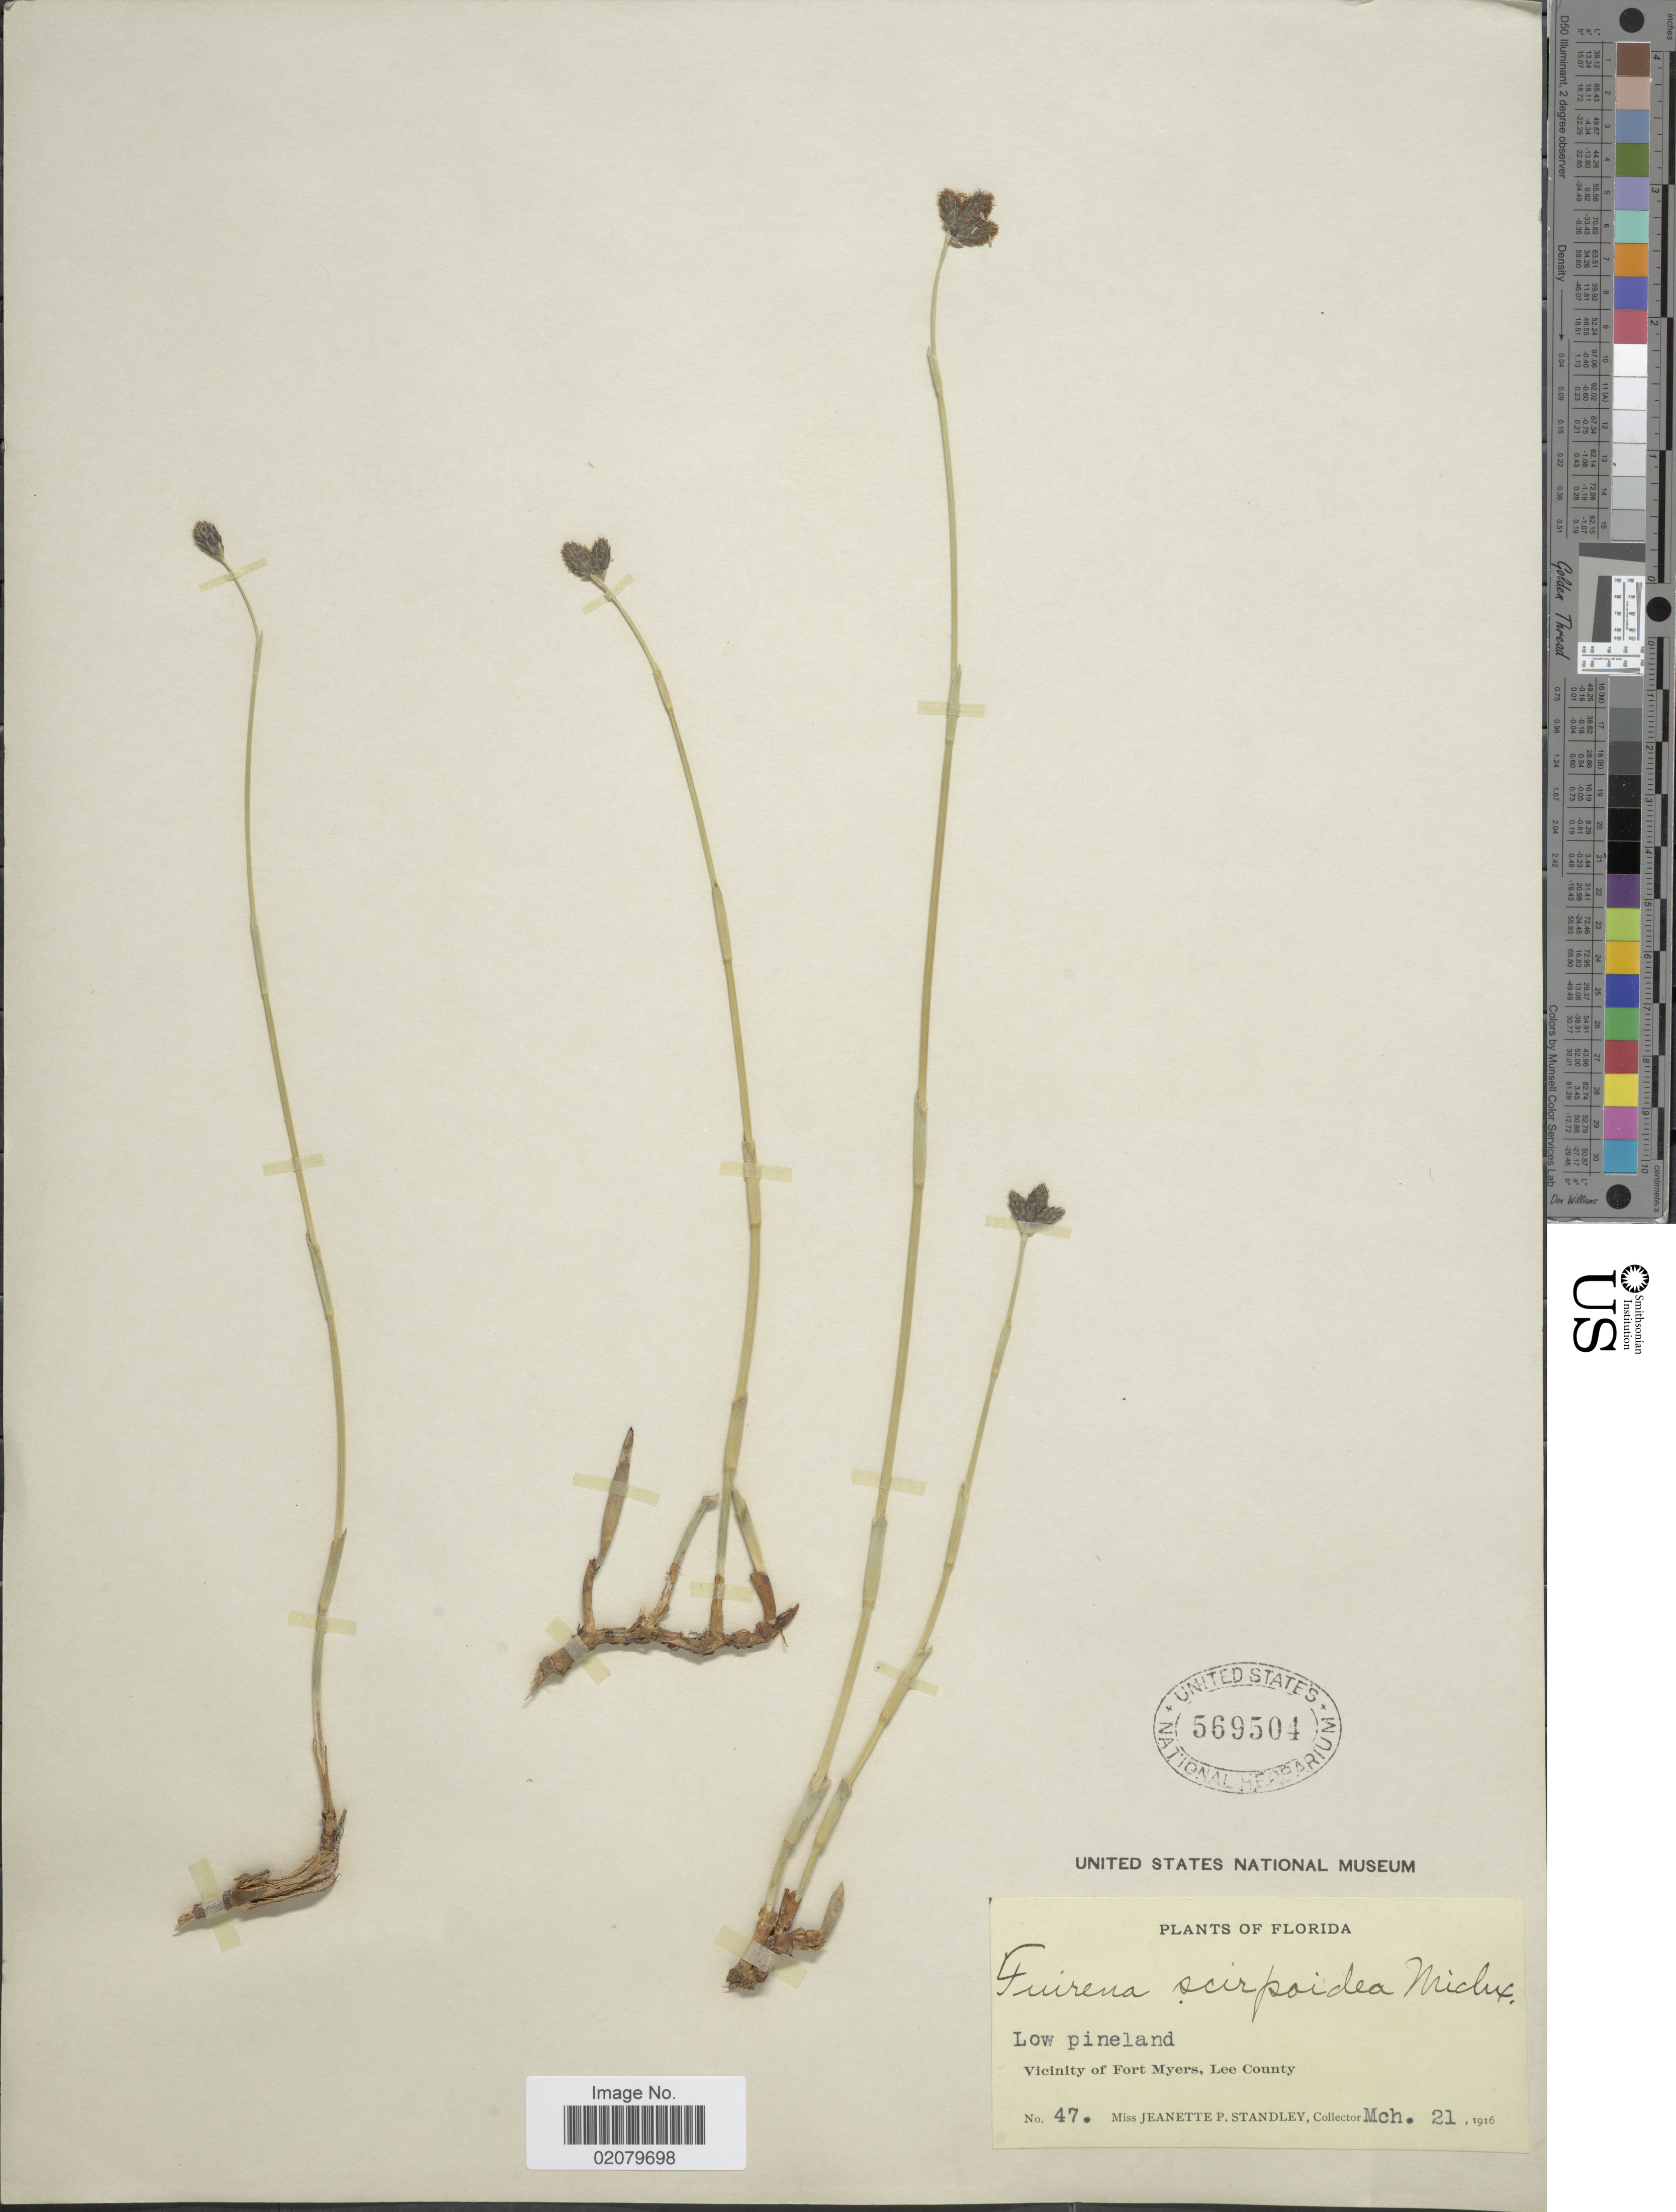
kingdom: Plantae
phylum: Tracheophyta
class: Liliopsida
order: Poales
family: Cyperaceae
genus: Fuirena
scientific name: Fuirena scirpoidea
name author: Michx.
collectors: J. P. Standley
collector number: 47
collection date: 1916-03-21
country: United States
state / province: Florida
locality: Vicinity of Fort Myers, Lee County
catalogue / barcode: US 569504